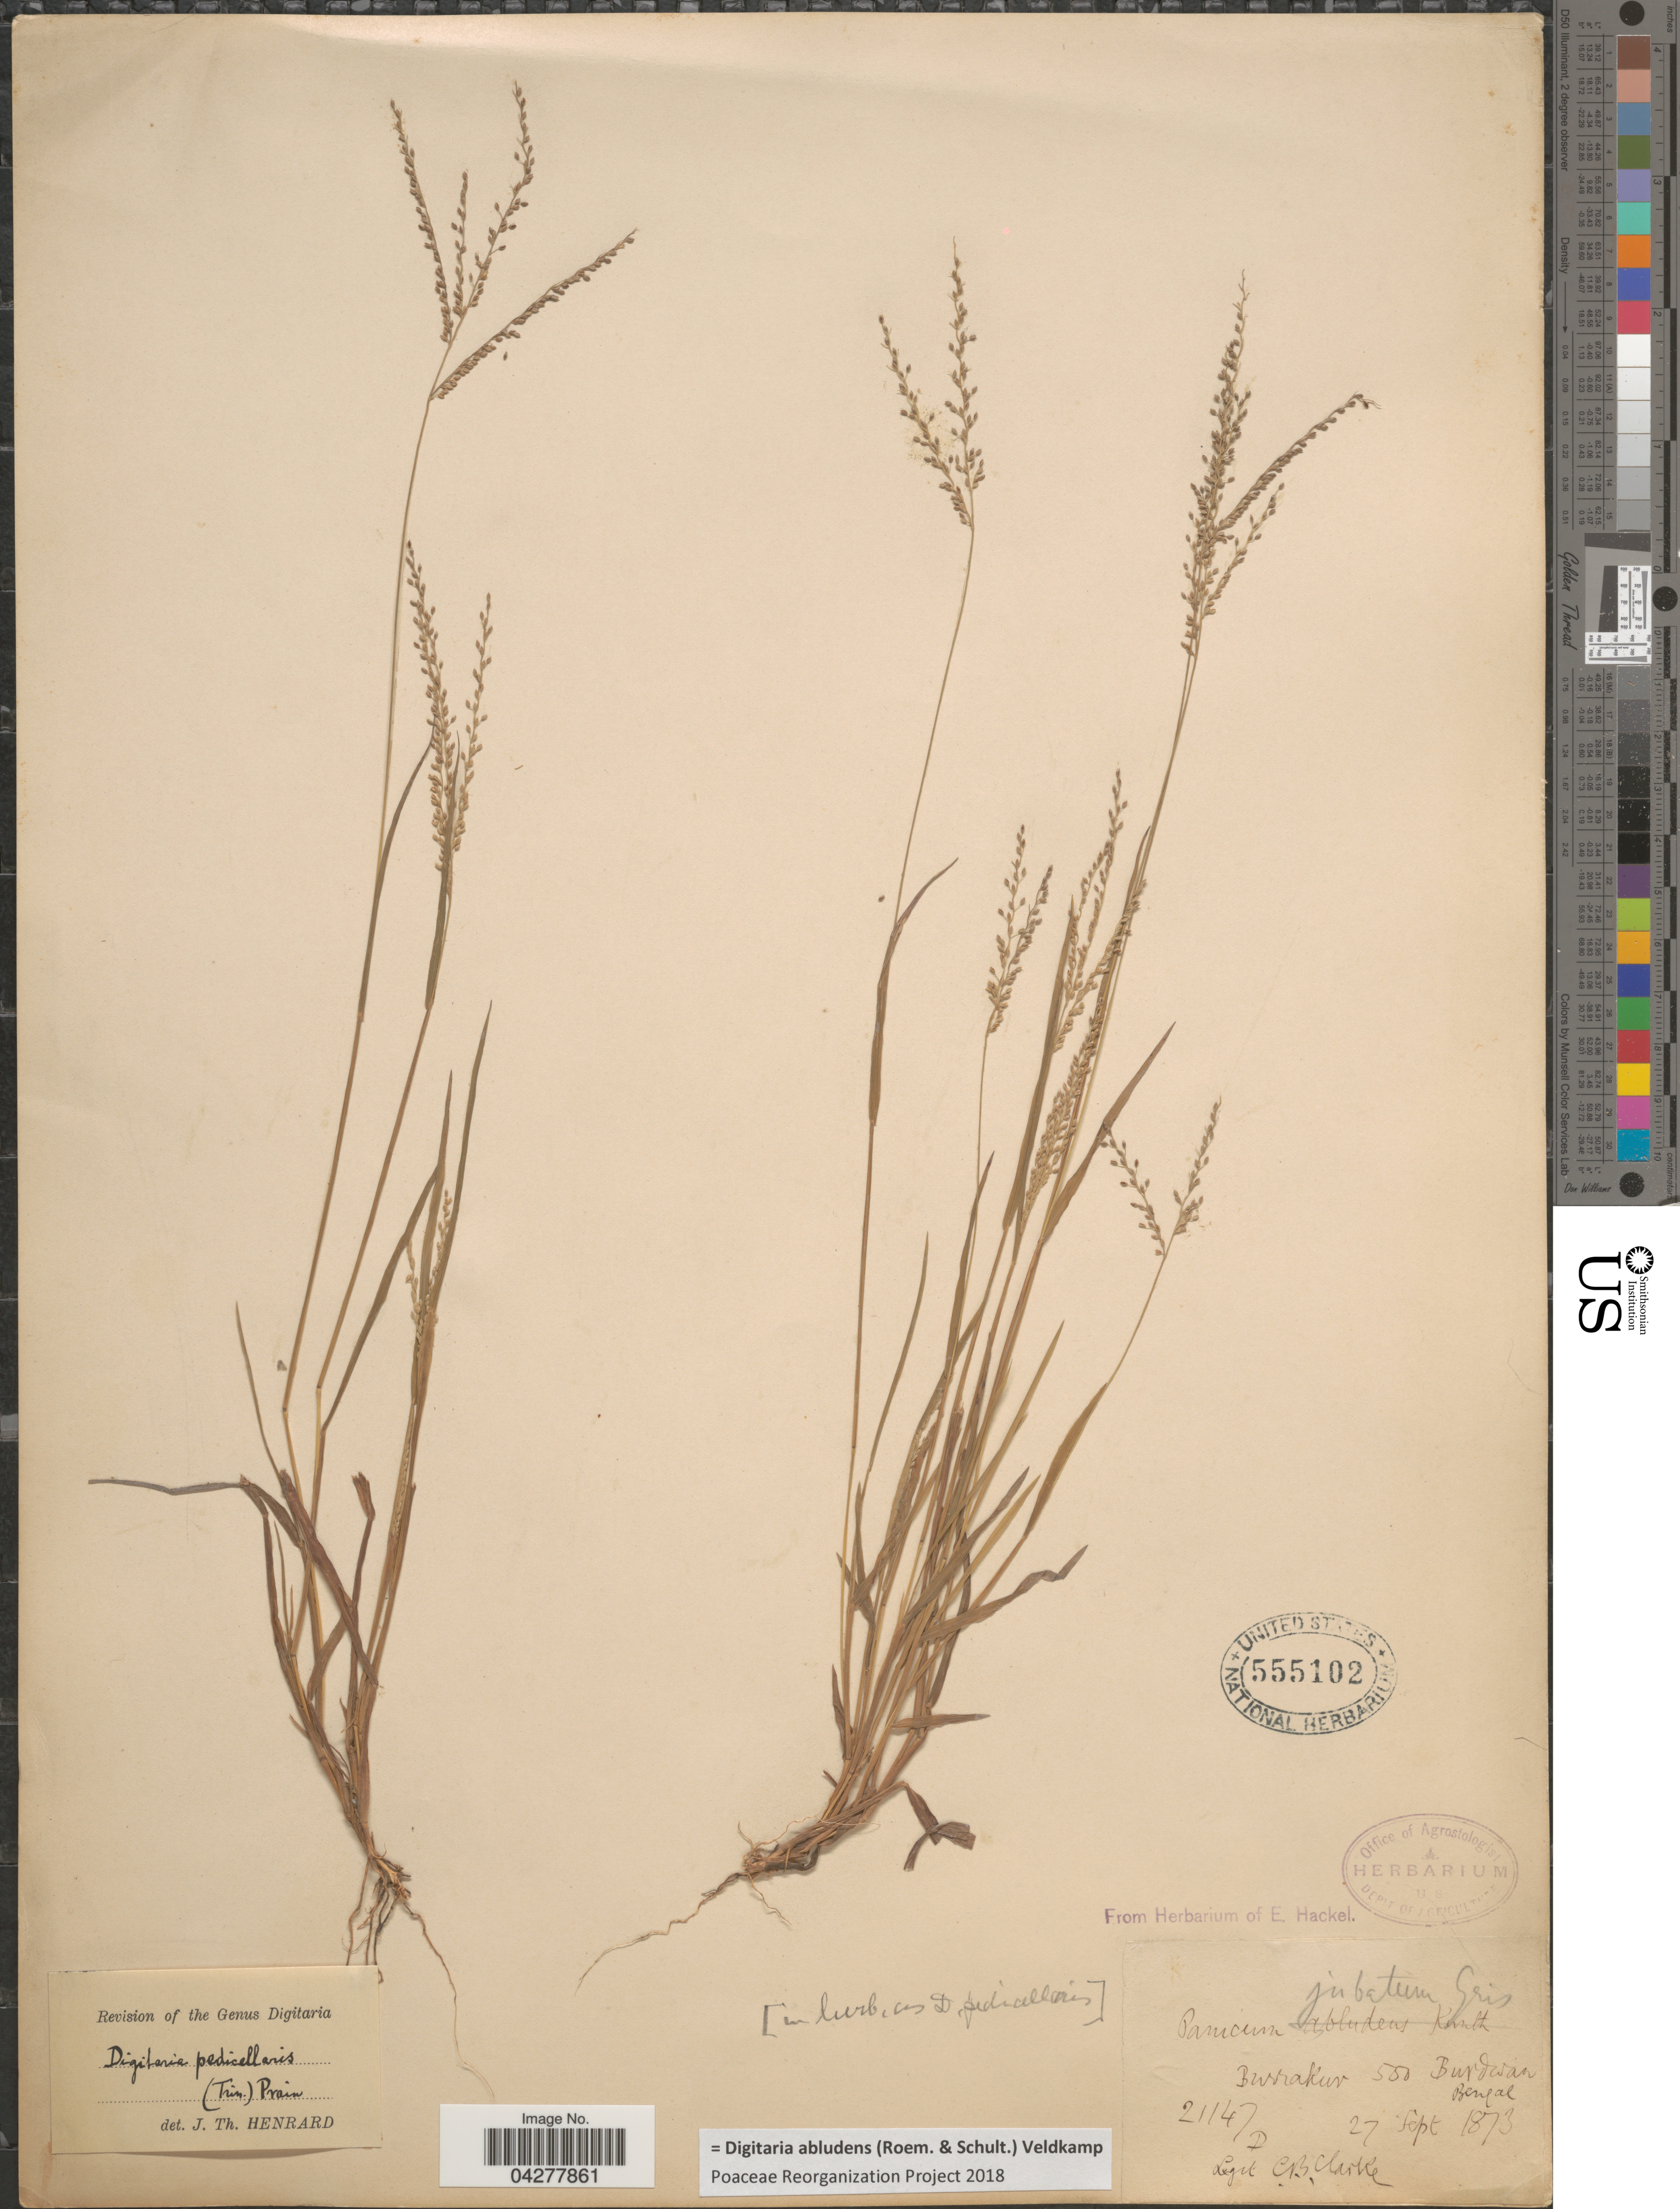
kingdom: Plantae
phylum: Tracheophyta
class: Liliopsida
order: Poales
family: Poaceae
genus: Digitaria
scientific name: Digitaria abludens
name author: (Roem. & Schult.) Veldkamp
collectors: C. B. Clarke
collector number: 21147D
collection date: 1873-09-27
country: India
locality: Burrakur. 400 Burdwan Bengal.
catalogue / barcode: US 555102